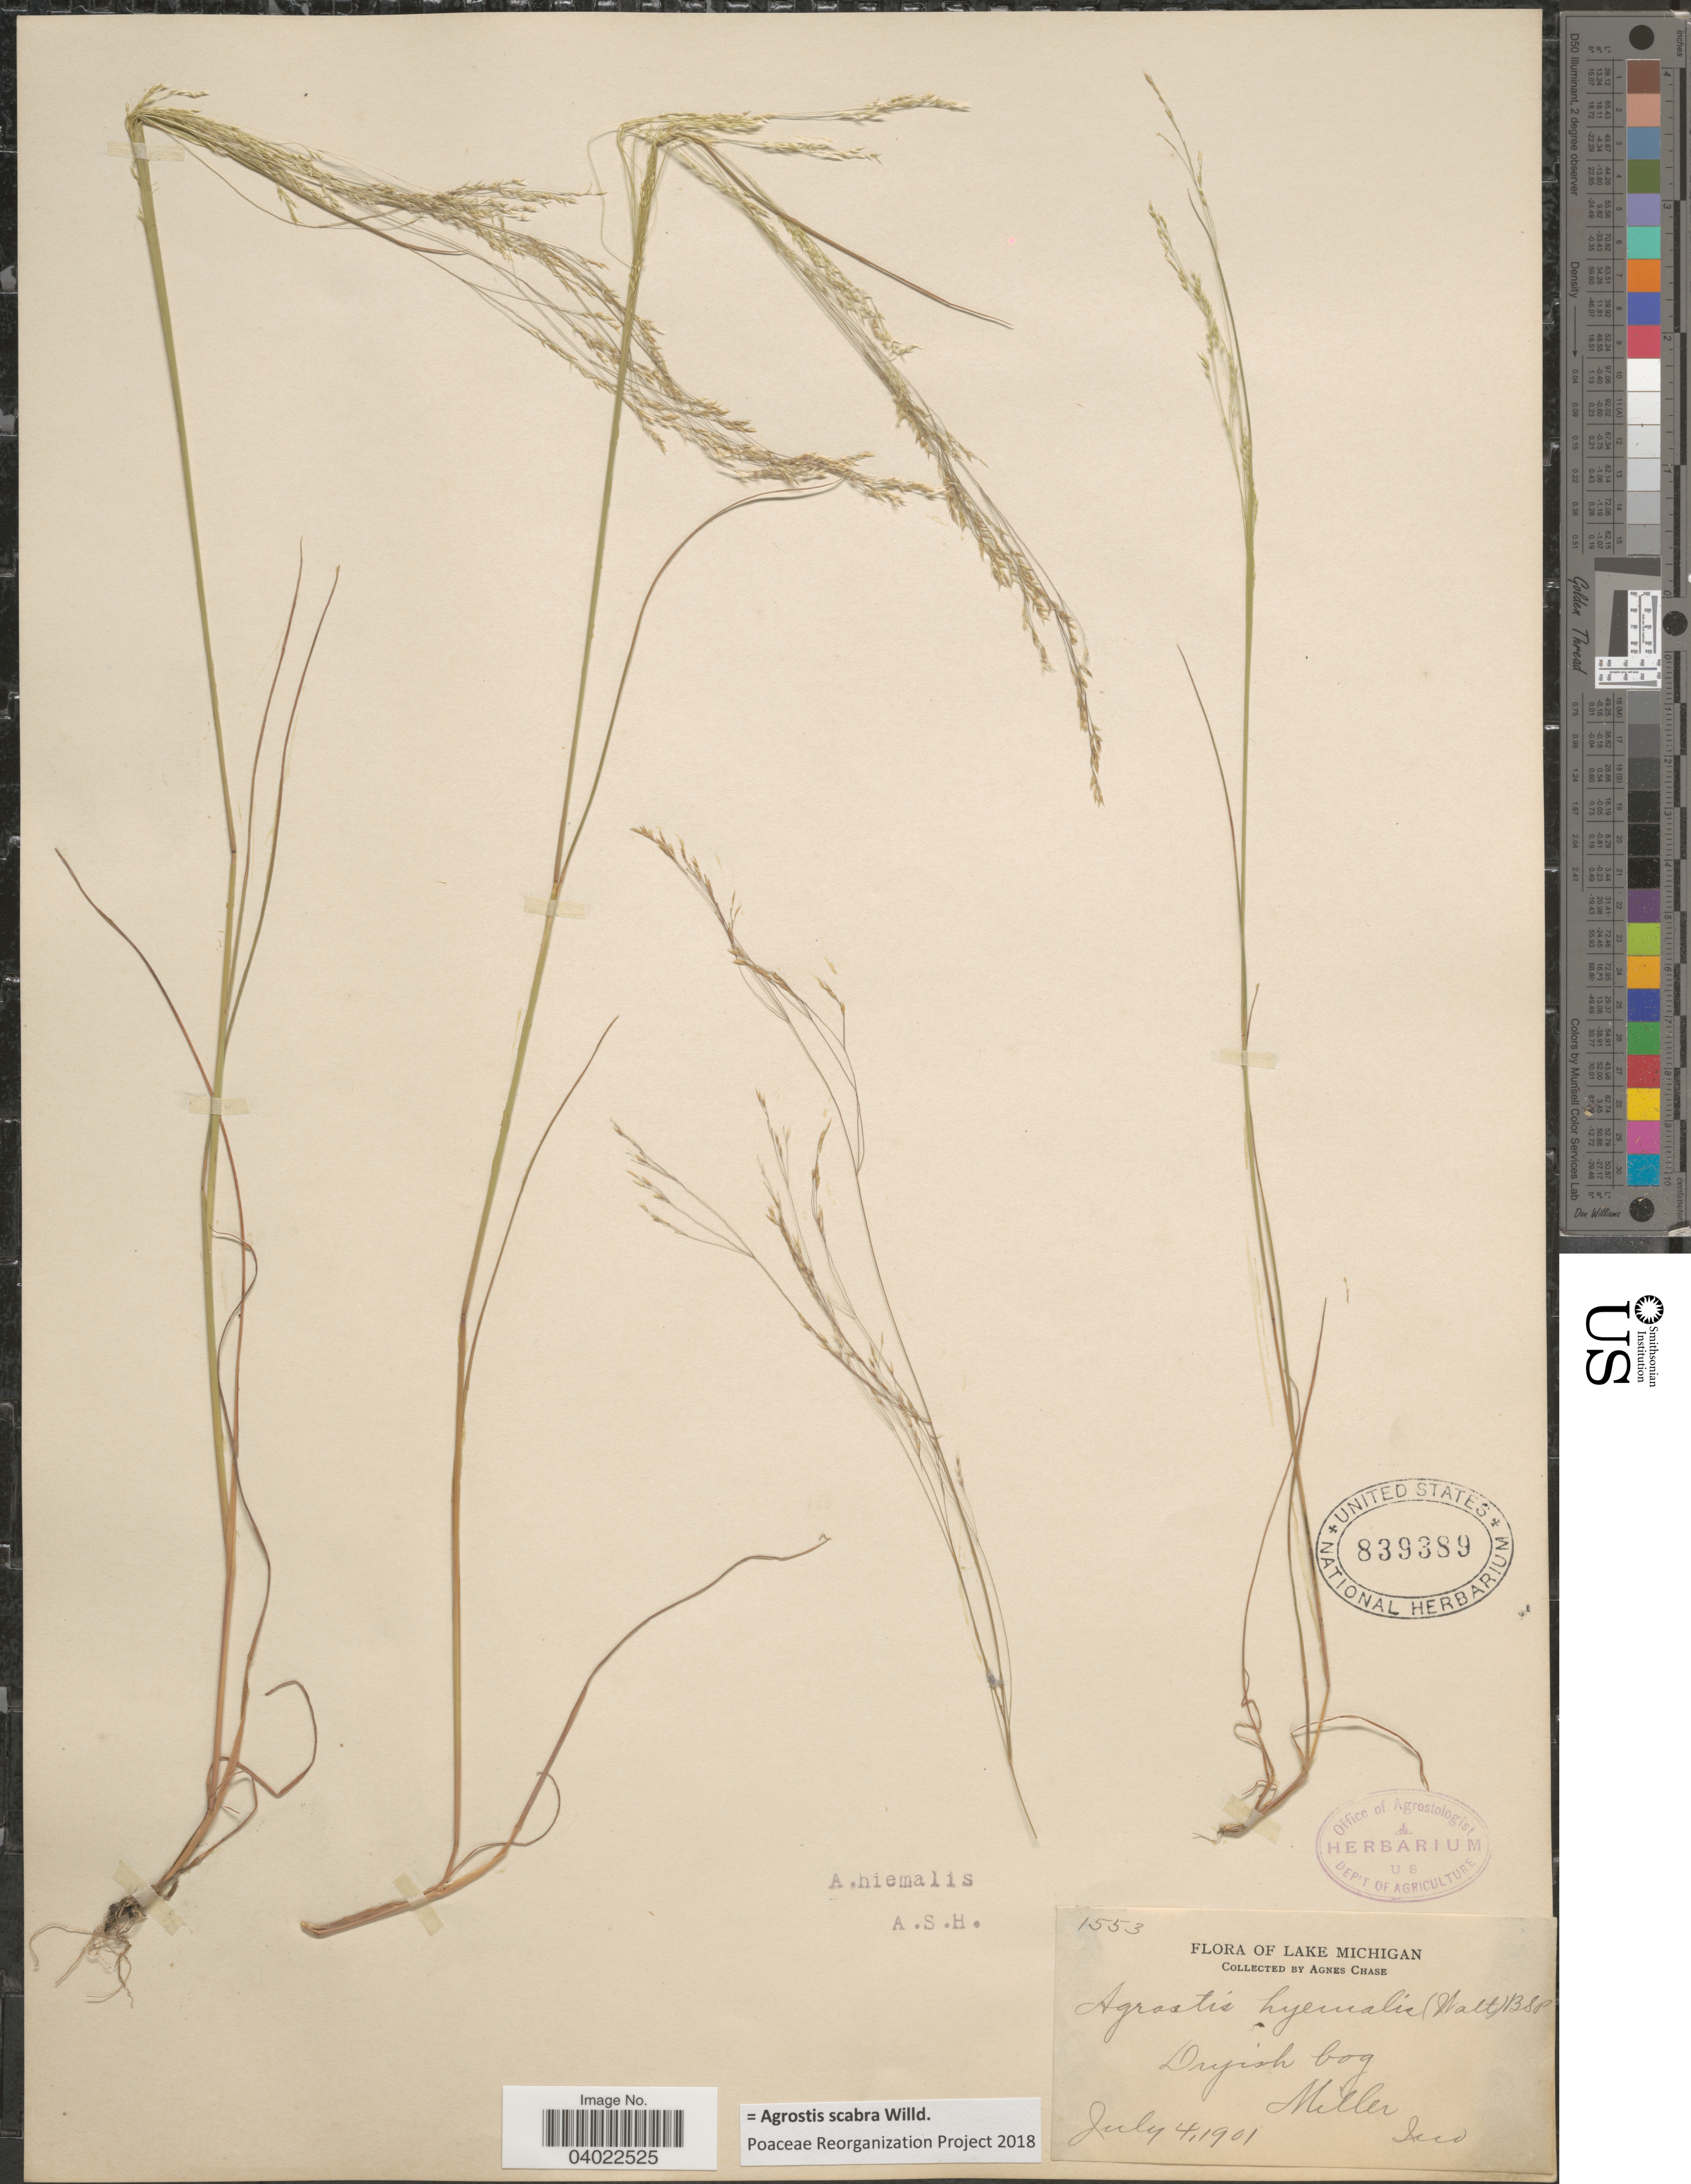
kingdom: Plantae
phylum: Tracheophyta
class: Liliopsida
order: Poales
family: Poaceae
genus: Agrostis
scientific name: Agrostis scabra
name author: Willd.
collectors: A. Chase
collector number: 1553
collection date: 1901-07-04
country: United States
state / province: Indiana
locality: Lake Michigan. Miller.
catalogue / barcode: US 839389